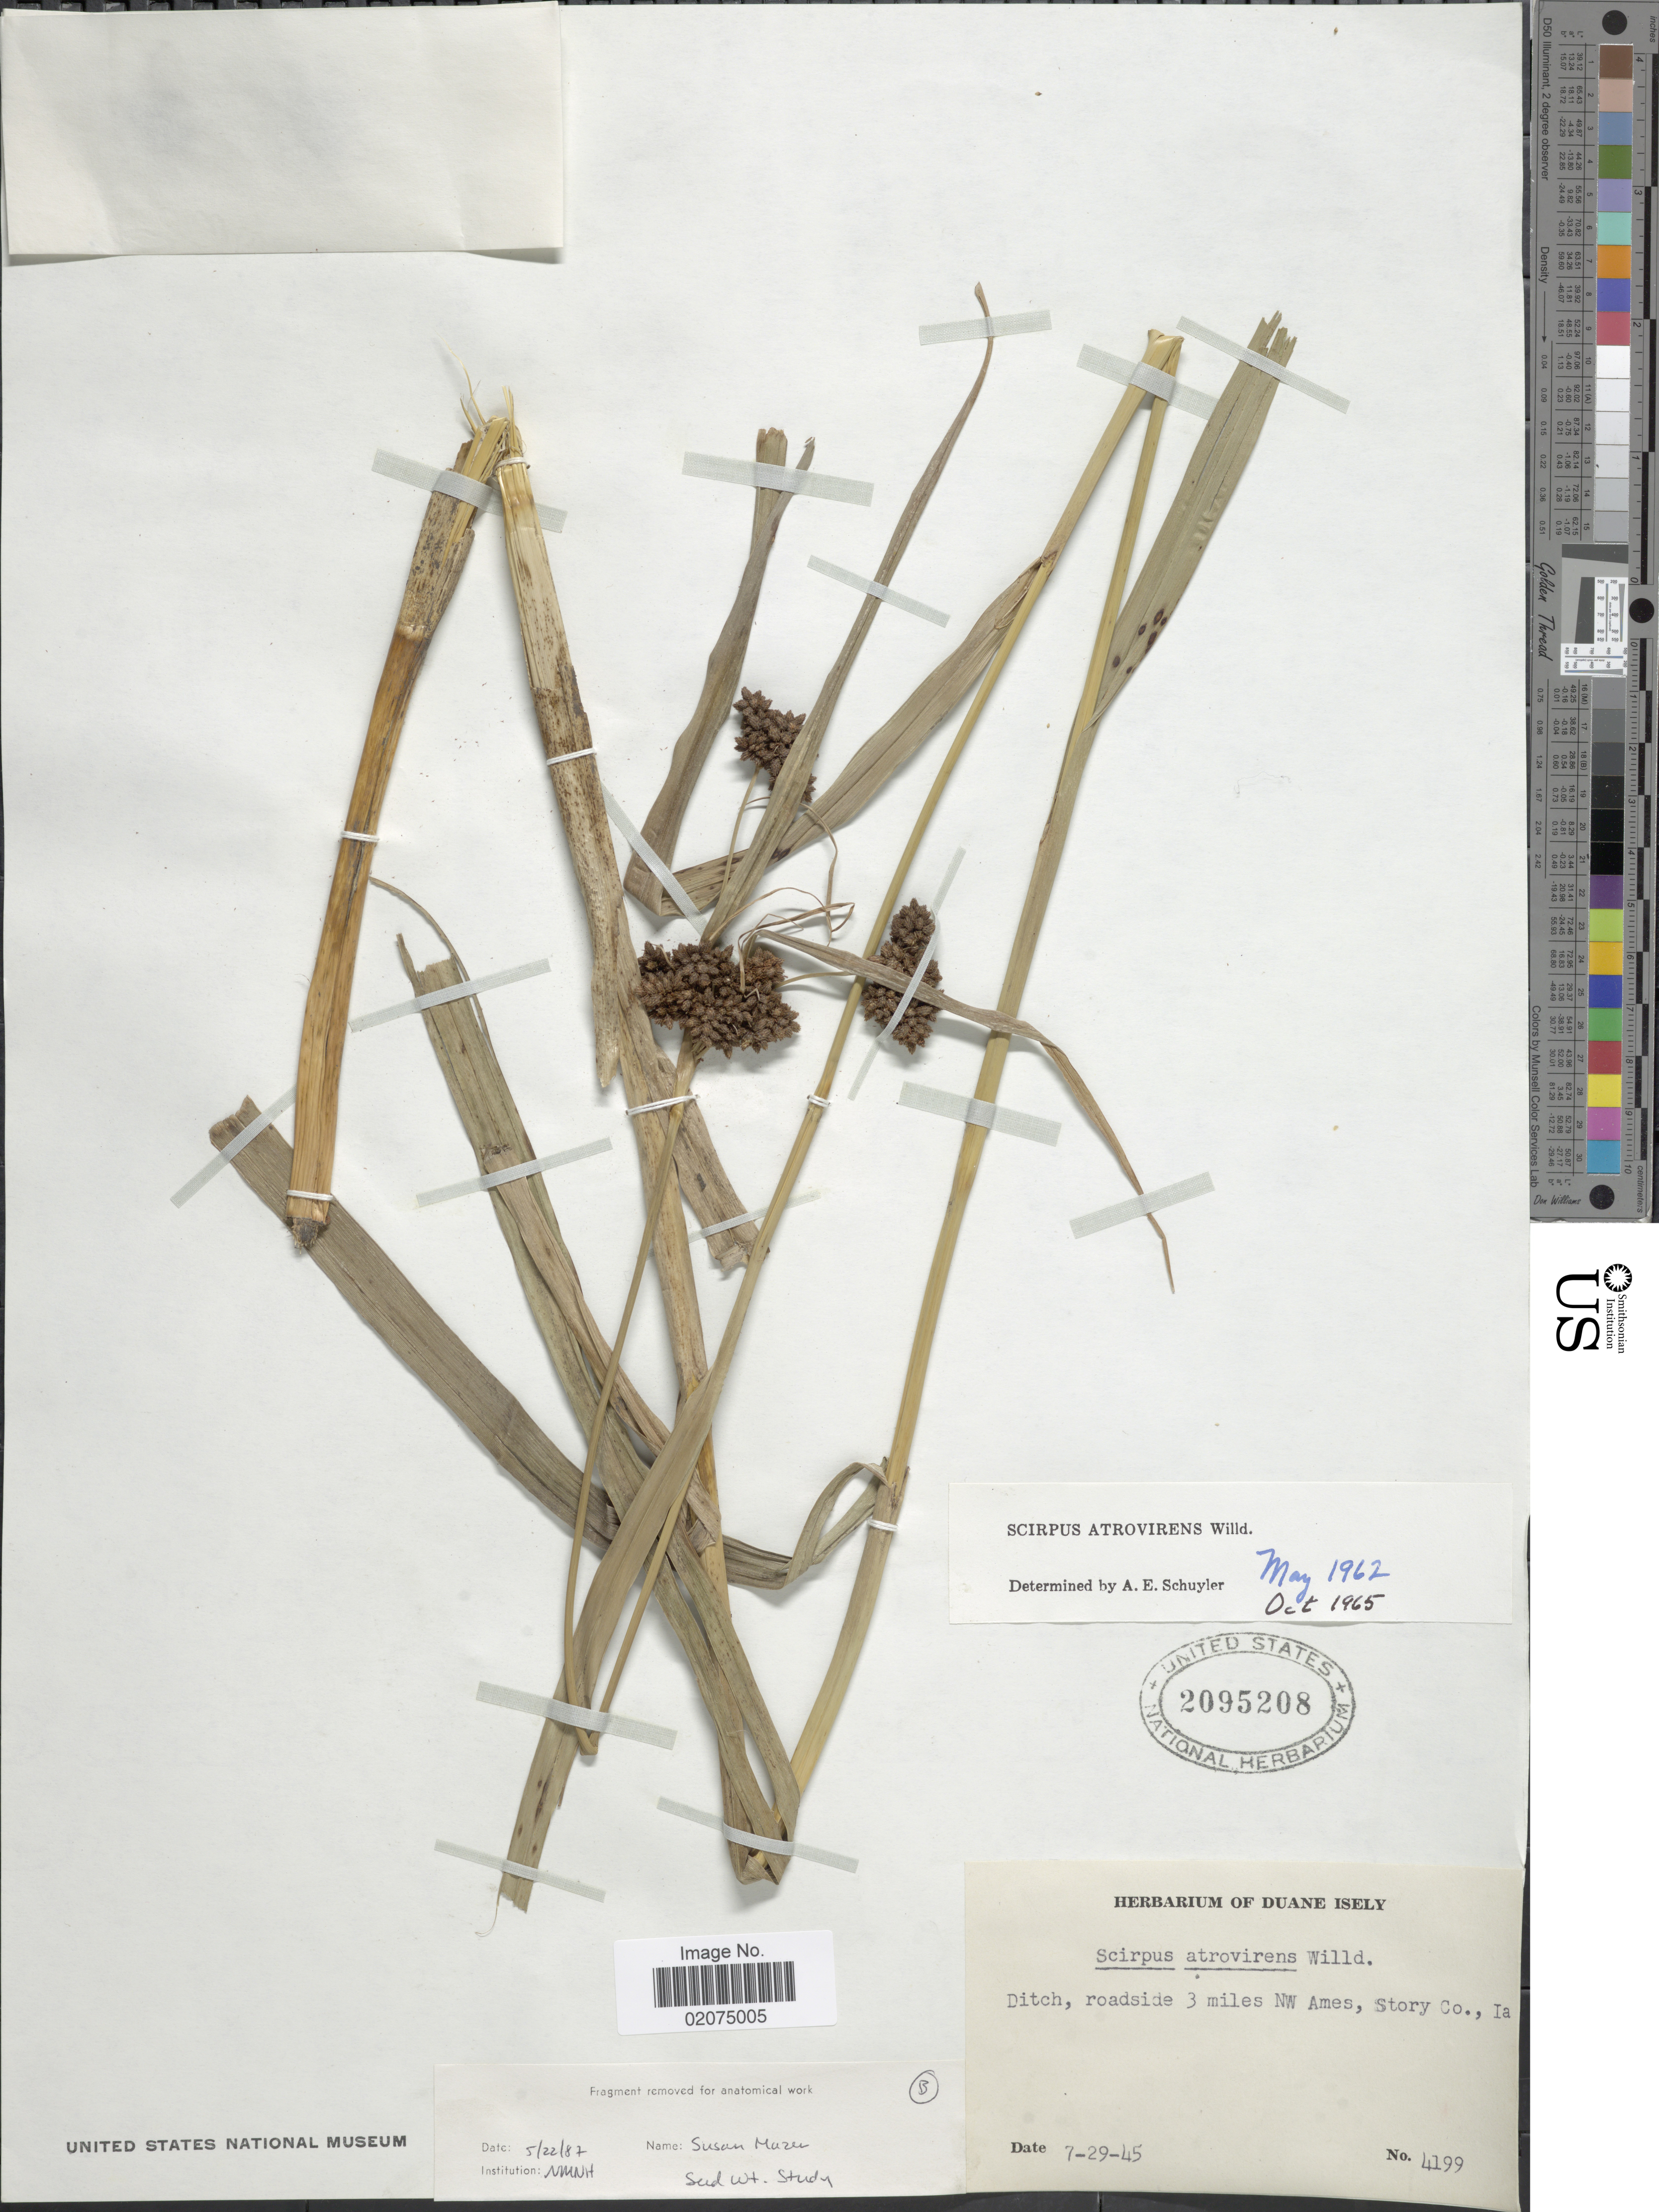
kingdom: Plantae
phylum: Tracheophyta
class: Liliopsida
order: Poales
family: Cyperaceae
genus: Scirpus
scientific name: Scirpus atrovirens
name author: Willd.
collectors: ex. herb. Duane Isely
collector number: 4199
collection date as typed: Transcribed d/m/y: 29/7/45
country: United States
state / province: Iowa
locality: Roadside 3 miles NW Ames, Story Co., Ia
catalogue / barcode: US 2095208